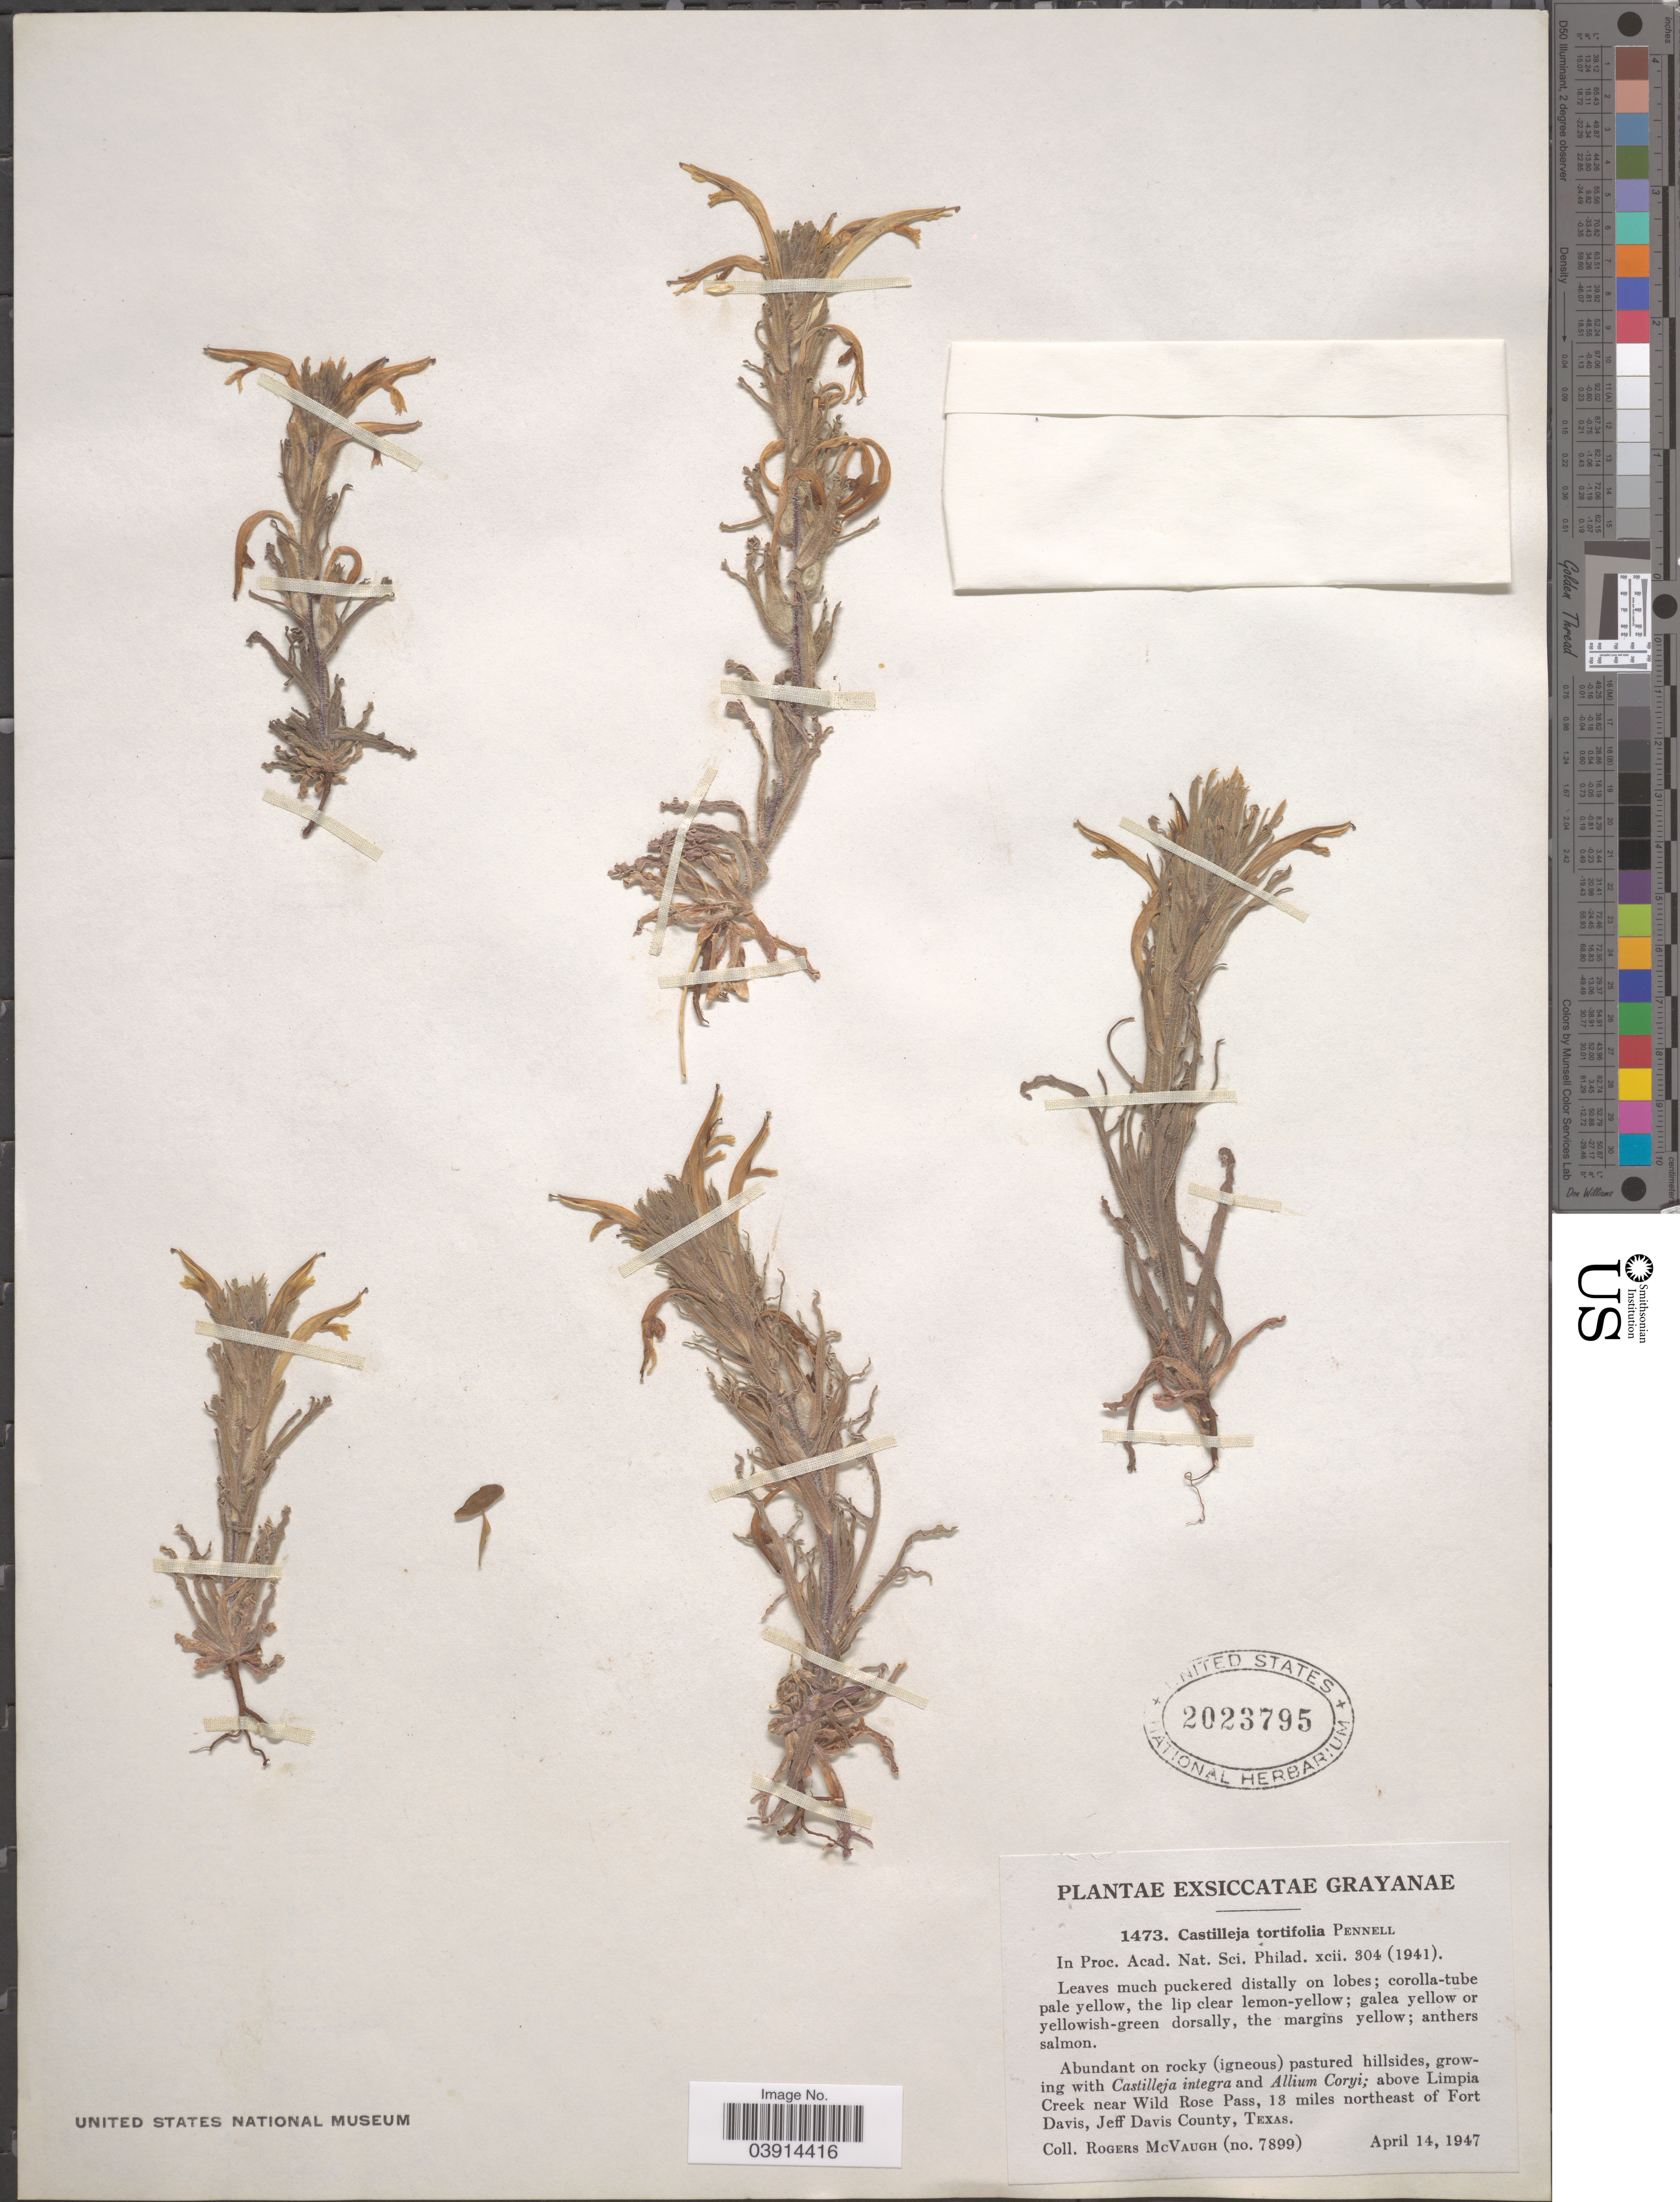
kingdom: Plantae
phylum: Tracheophyta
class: Magnoliopsida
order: Lamiales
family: Orobanchaceae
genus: Castilleja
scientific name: Castilleja tortifolia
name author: Pennell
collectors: R. McVaugh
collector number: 7899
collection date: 1947-04-14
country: United States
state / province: Texas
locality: Above Limpia Creek near Wild Rose Pass, 13 miles northeast of Fort Davis, Jeff Davis County.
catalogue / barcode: US 2023795